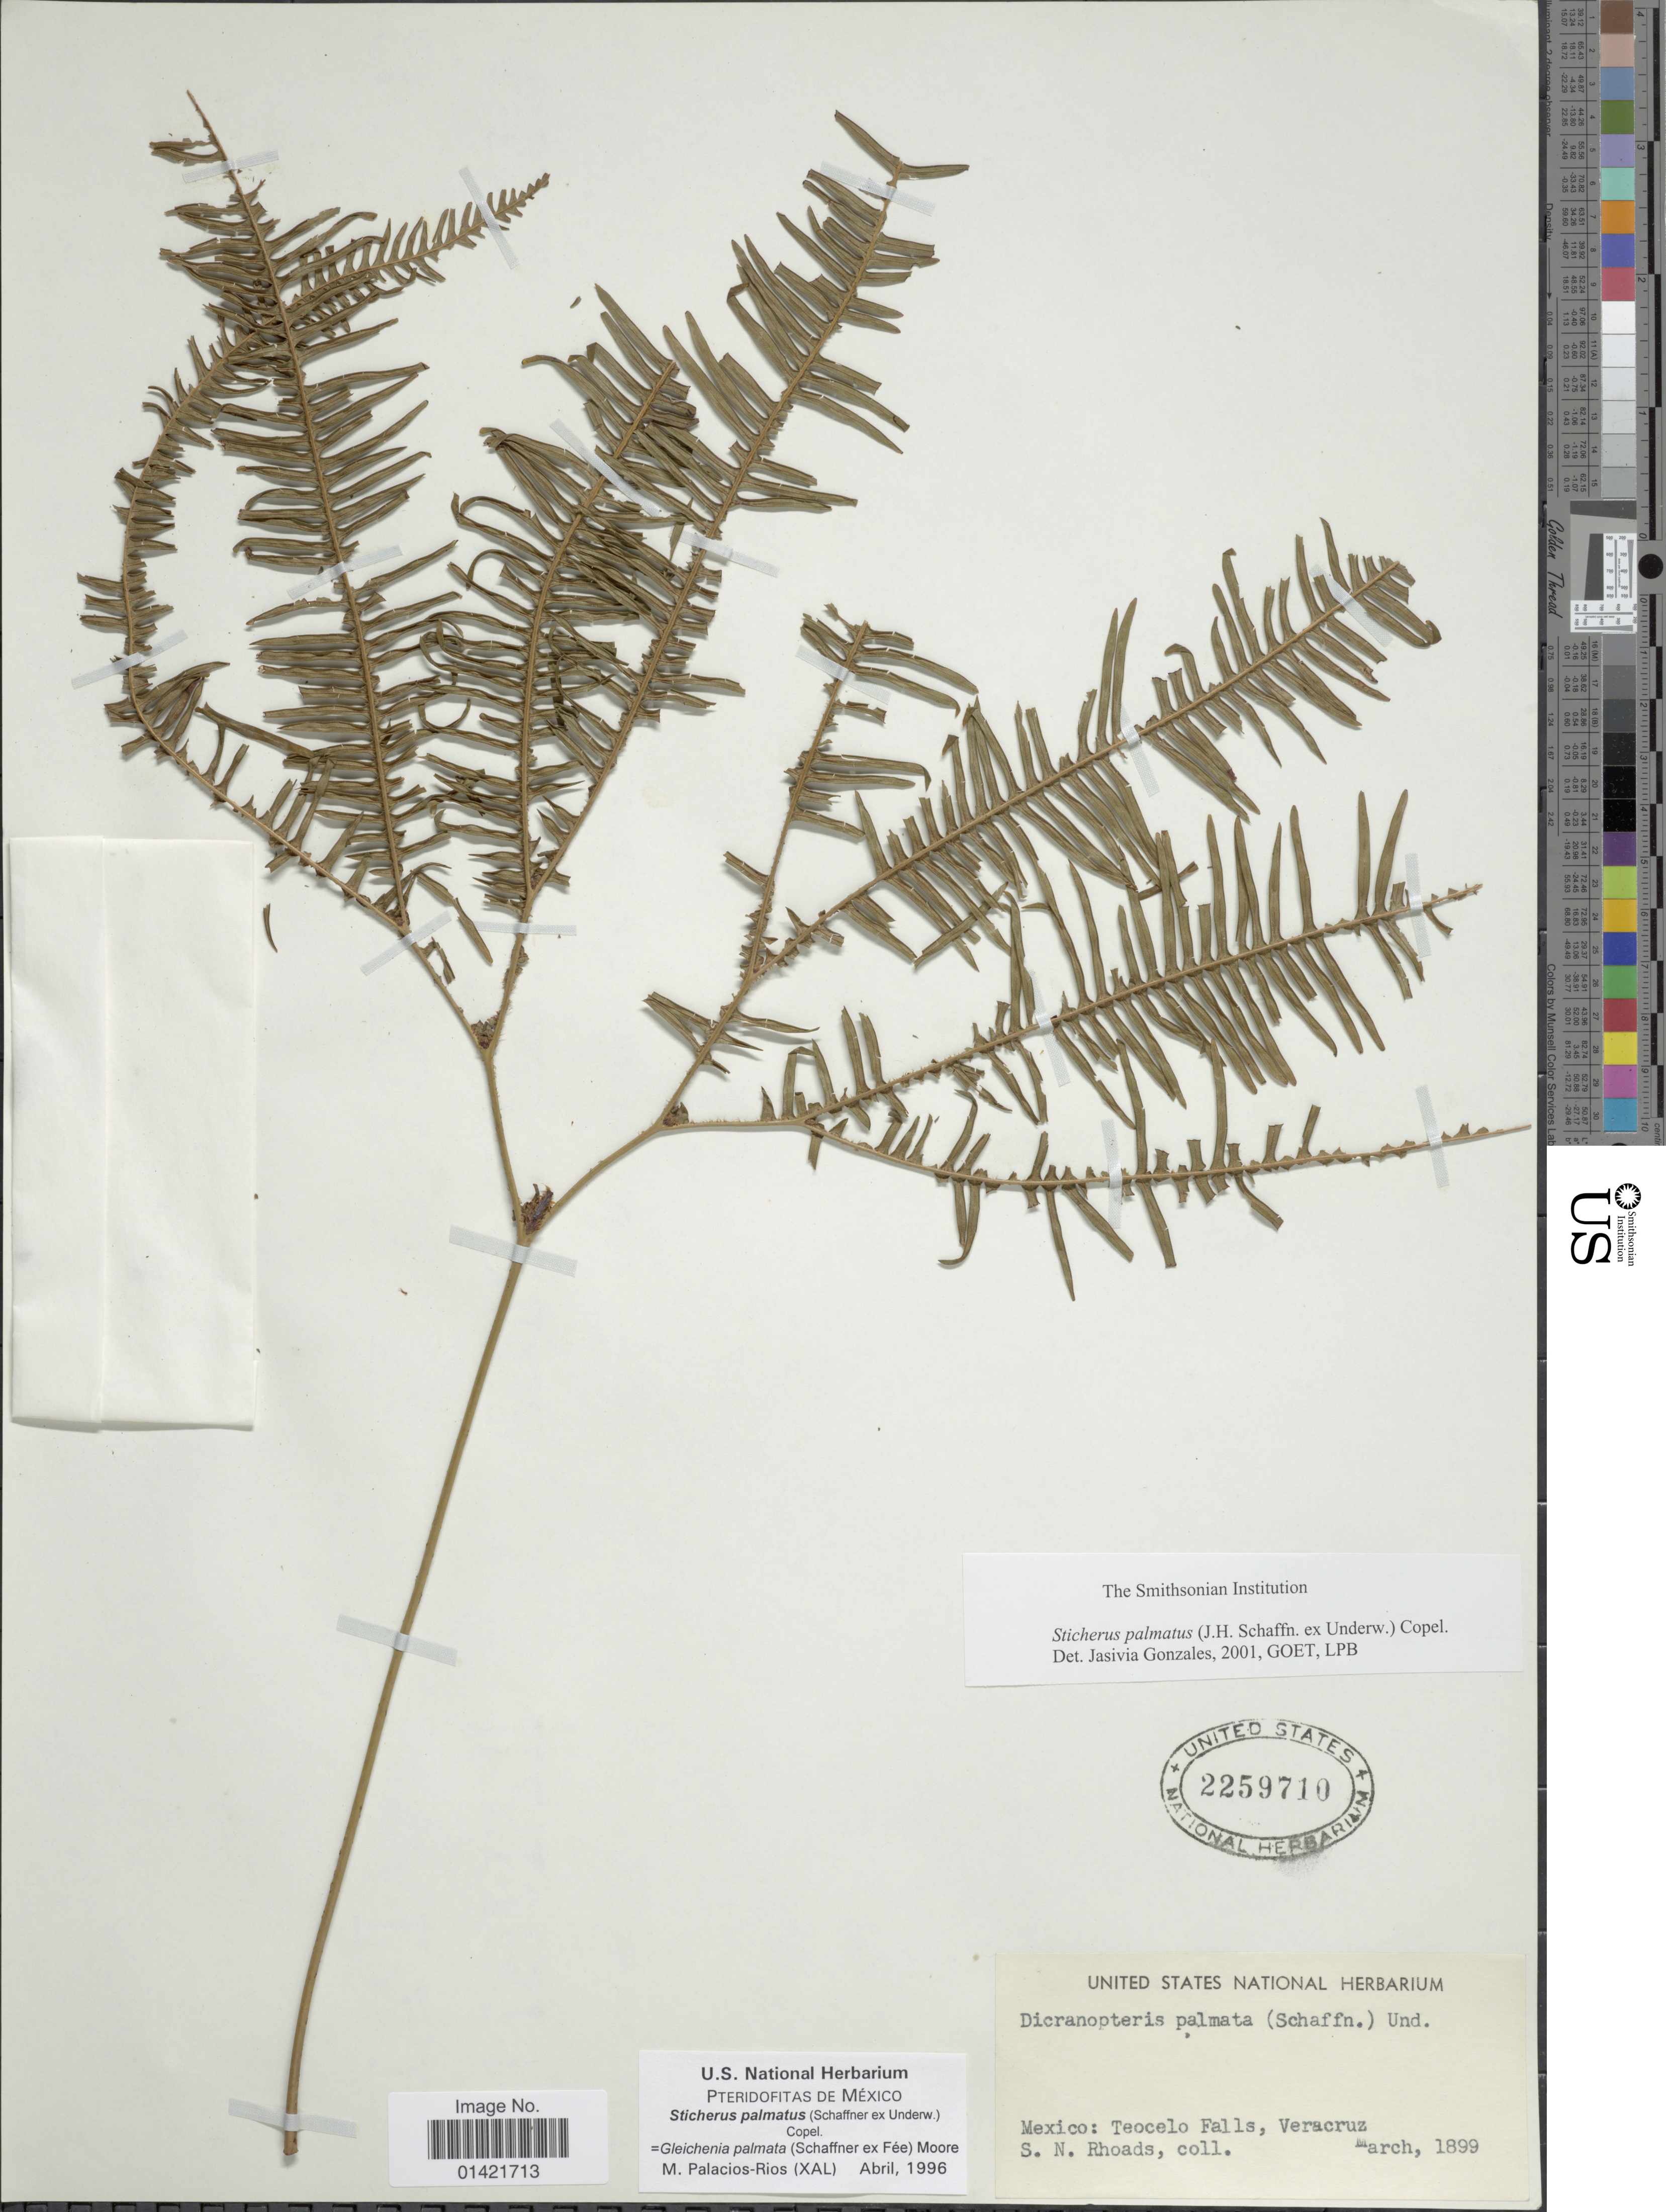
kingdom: Plantae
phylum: Tracheophyta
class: Polypodiopsida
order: Gleicheniales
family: Gleicheniaceae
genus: Sticherus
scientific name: Sticherus furcatus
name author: (L.) Ching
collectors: S. Rhoads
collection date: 1899-03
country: Mexico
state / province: Veracruz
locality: Teocelo Falls, Veracruz.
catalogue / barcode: US 2259710